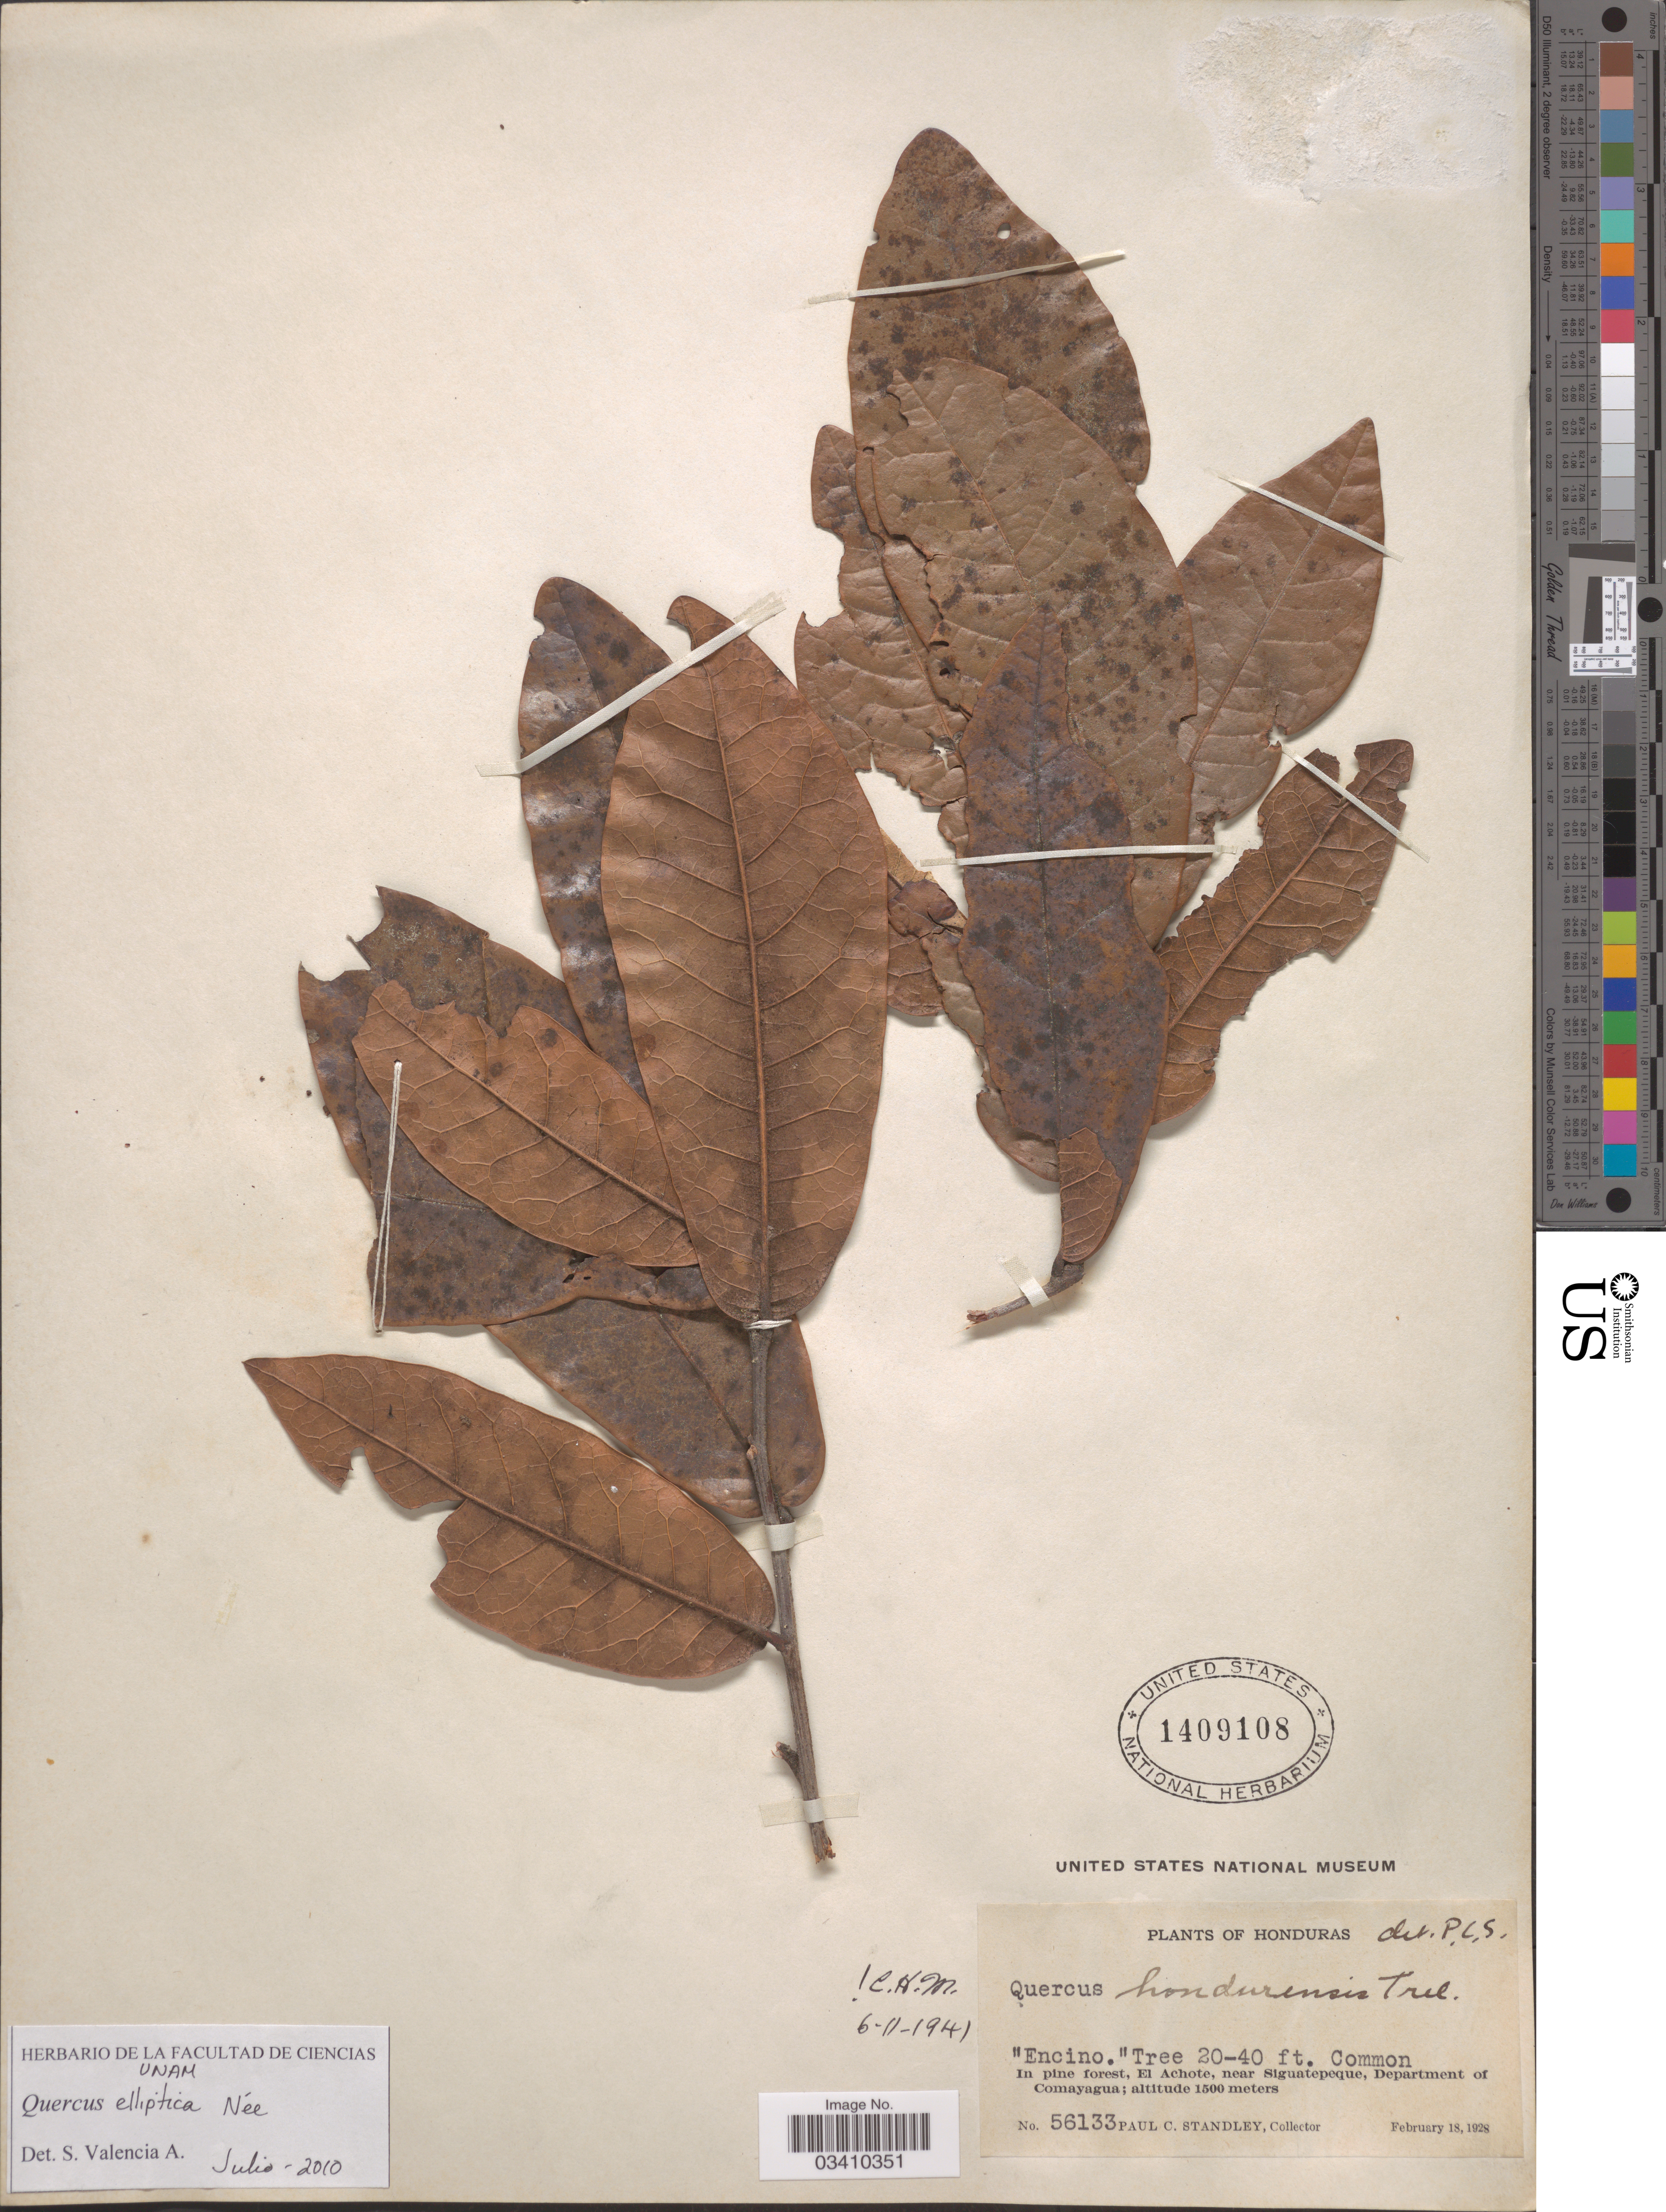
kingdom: Plantae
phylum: Tracheophyta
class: Magnoliopsida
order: Fagales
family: Fagaceae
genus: Quercus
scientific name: Quercus elliptica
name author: Née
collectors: P. C. Standley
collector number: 56133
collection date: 1928-02-18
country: Honduras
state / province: Comayagua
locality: In pine forest, El Achote, near Siguatepeque, Department of Comayagua.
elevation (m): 1500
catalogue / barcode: US 1409108